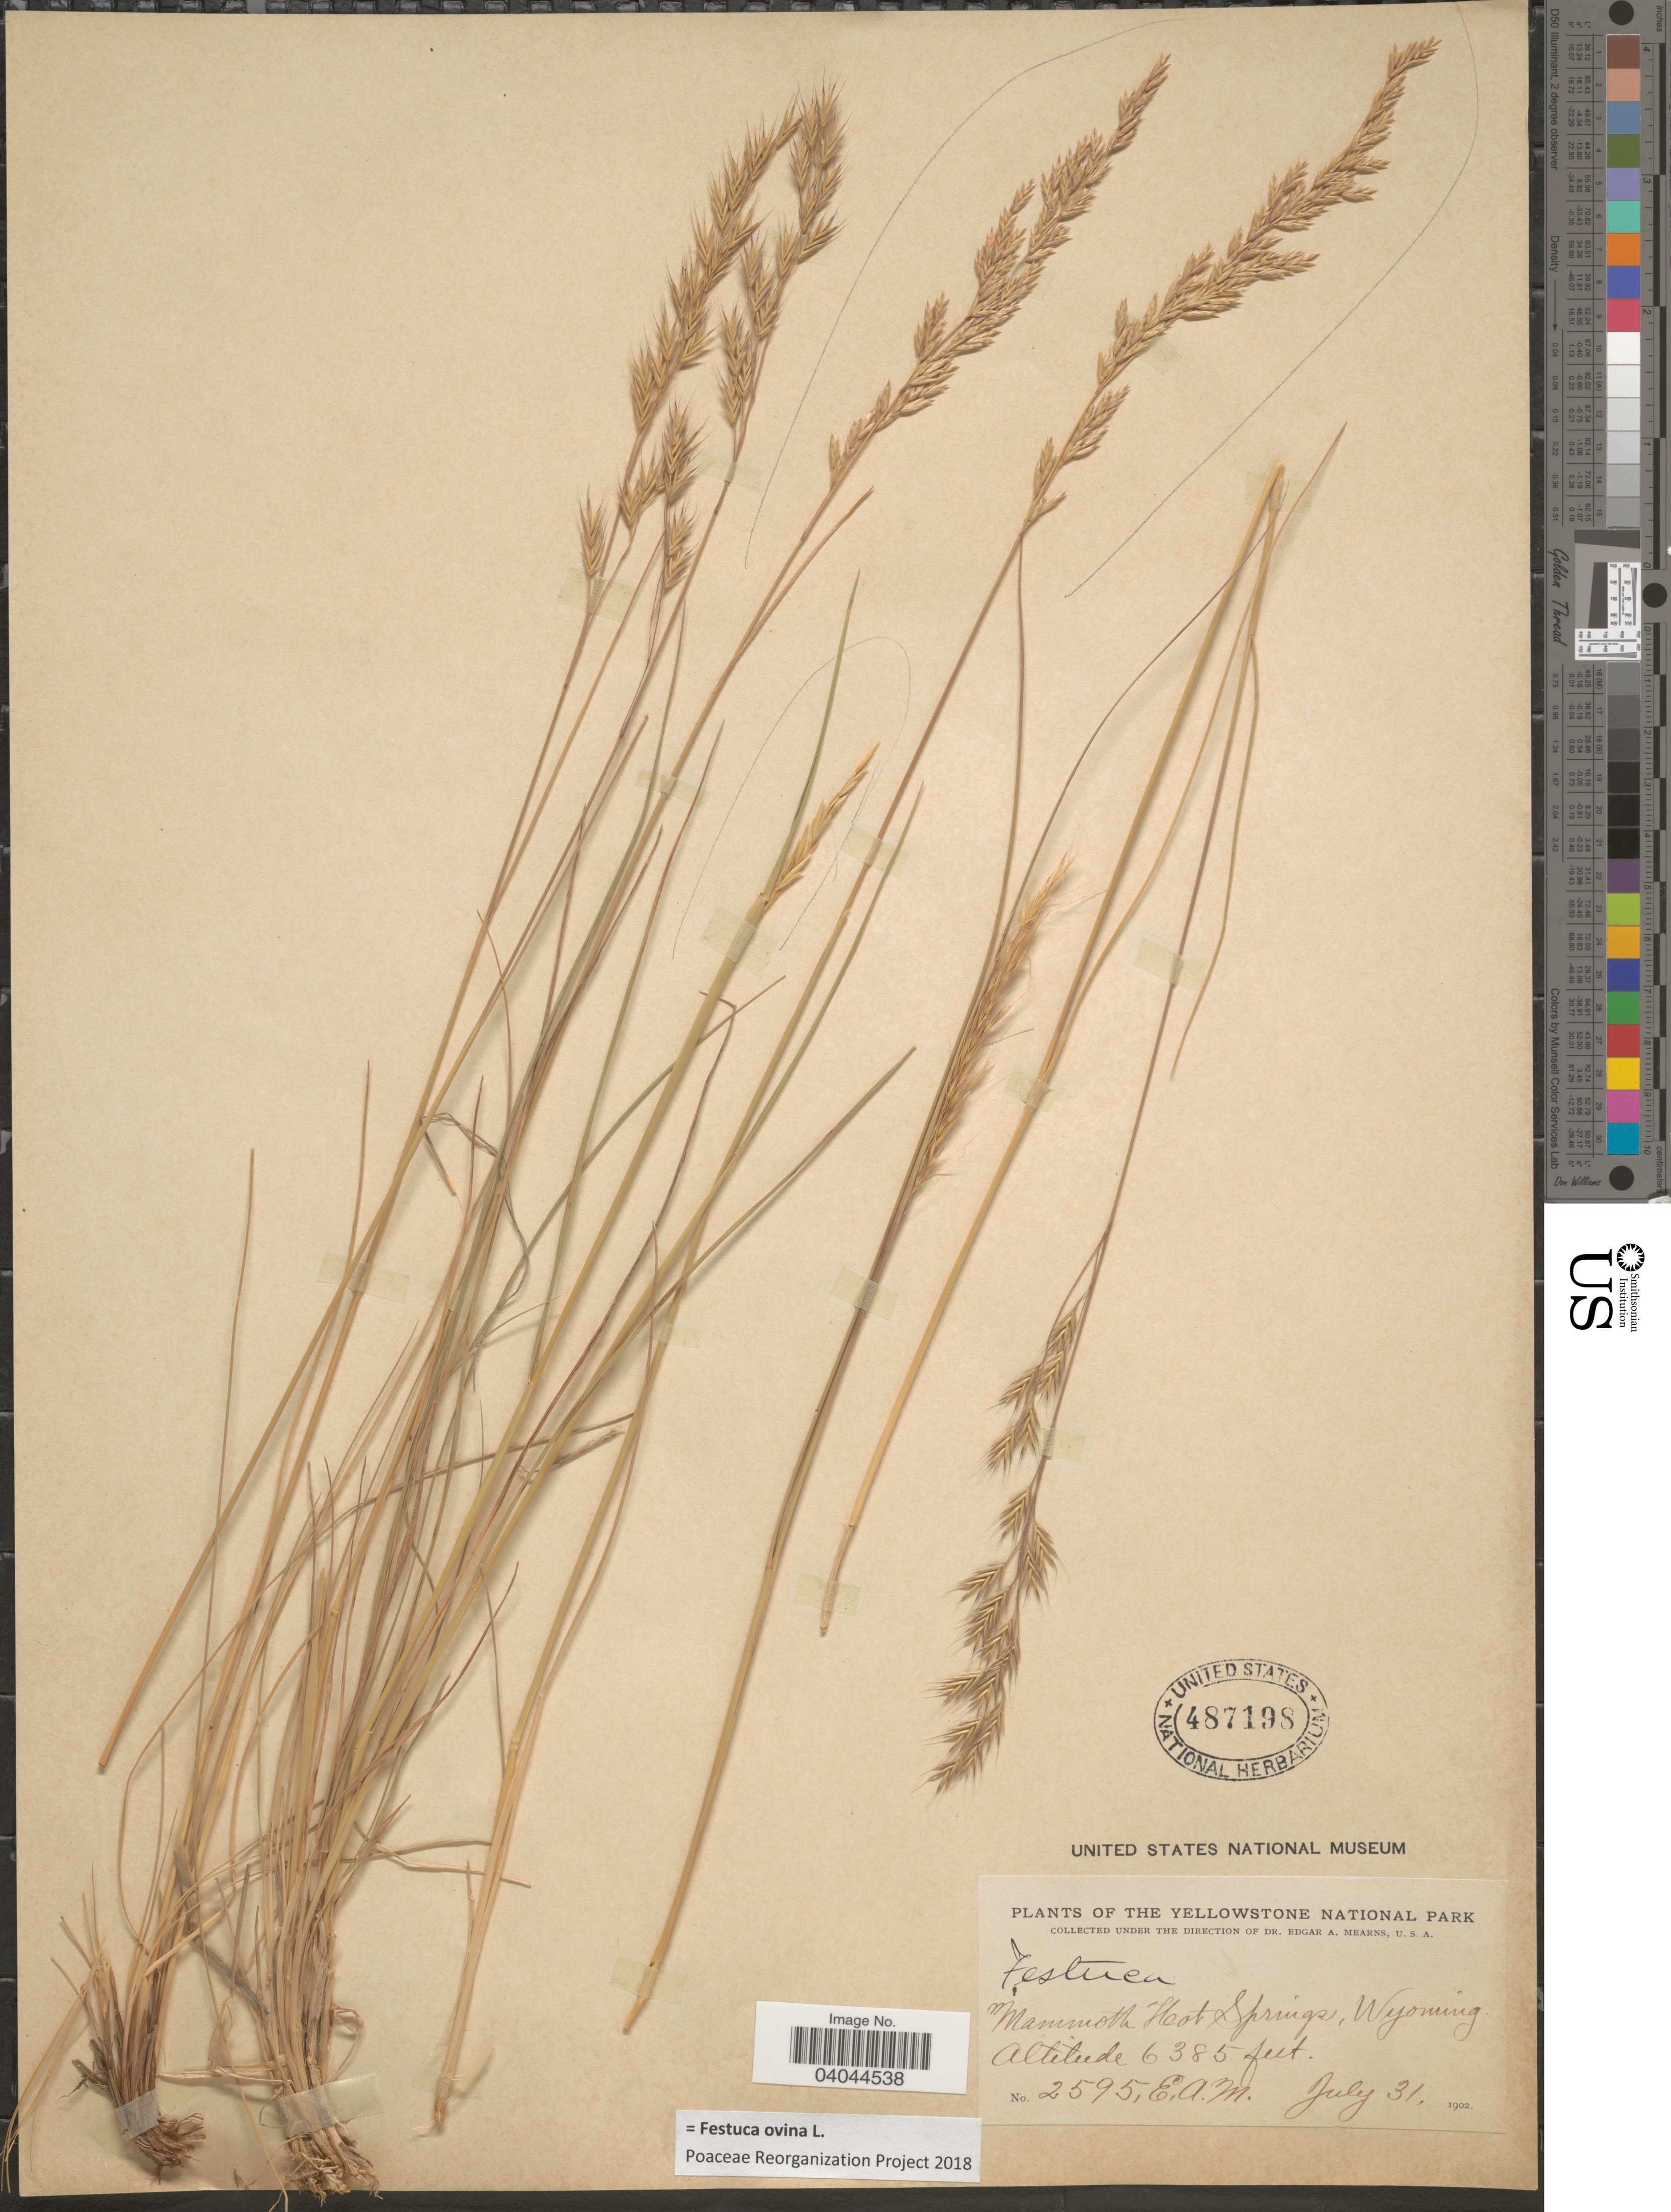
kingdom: Plantae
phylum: Tracheophyta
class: Liliopsida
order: Poales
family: Poaceae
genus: Festuca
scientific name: Festuca ovina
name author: L.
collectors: E. A. Mearns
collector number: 2595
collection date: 1902-07-31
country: United States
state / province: Wyoming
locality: Yellowstone National Park. Mammoth Hot Springs.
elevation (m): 1946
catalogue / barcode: US 487198